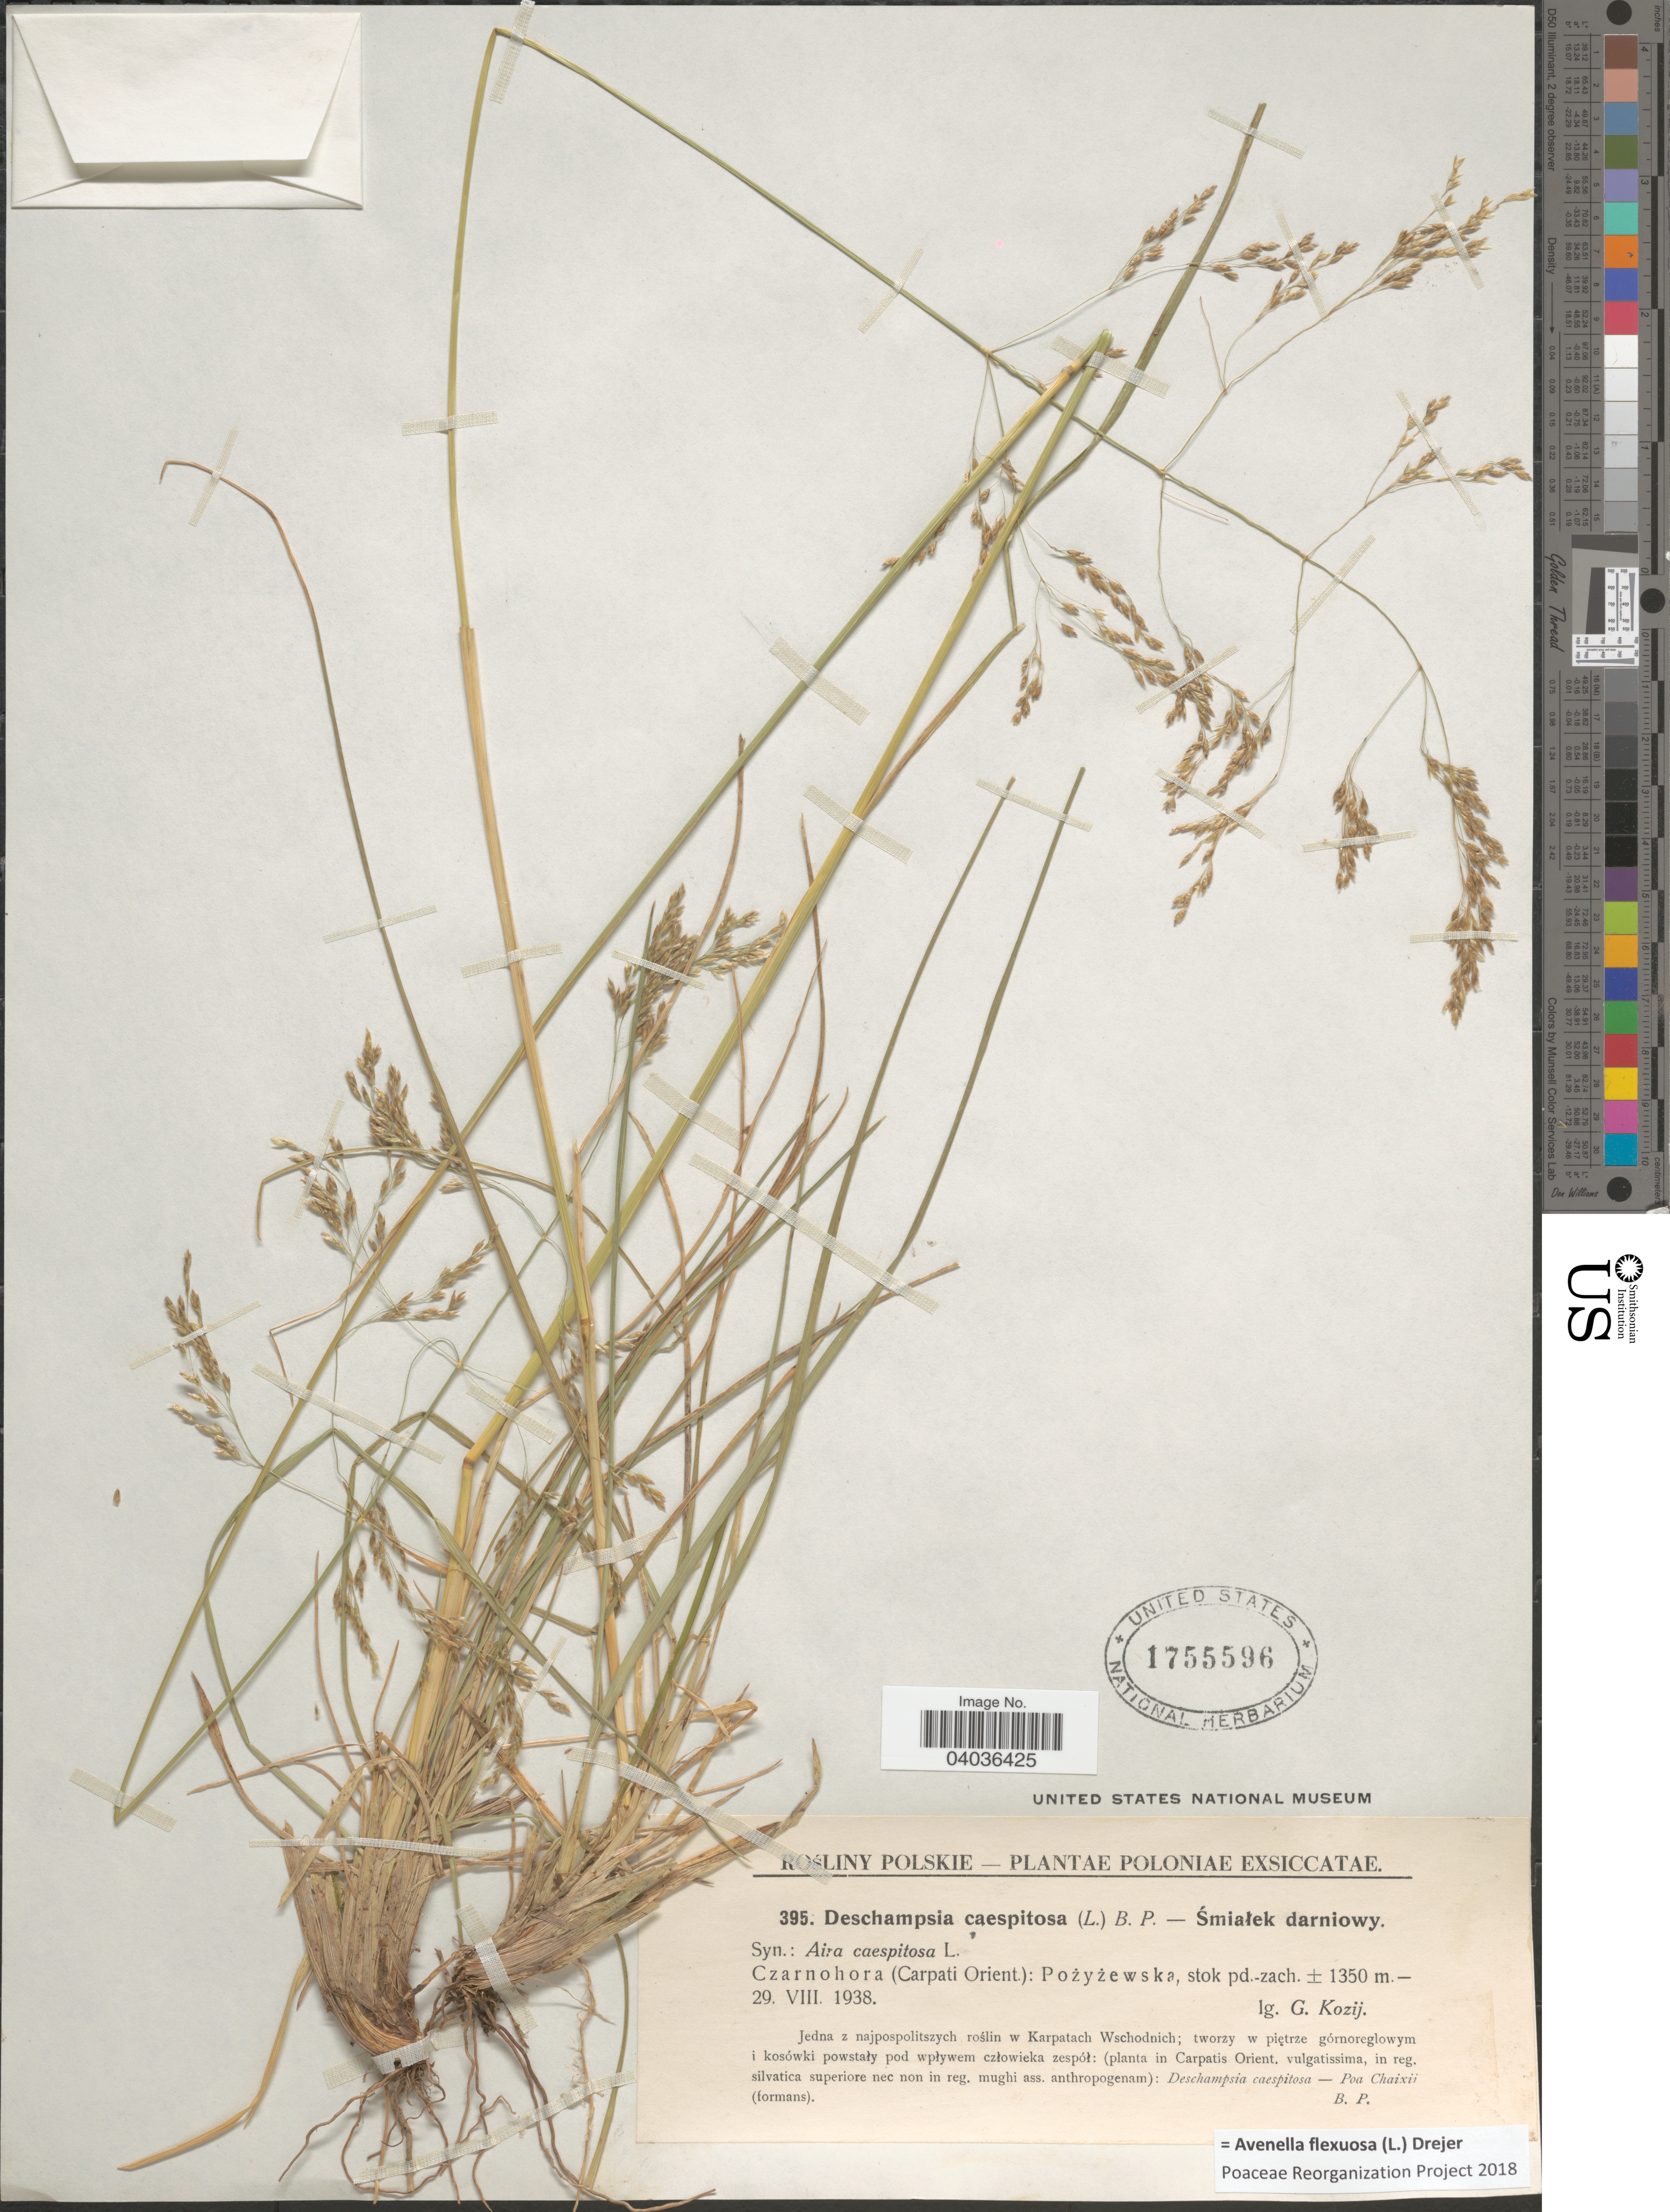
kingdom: Plantae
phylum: Tracheophyta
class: Liliopsida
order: Poales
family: Poaceae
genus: Avenella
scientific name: Avenella flexuosa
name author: (L.) Drejer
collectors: G. Kozij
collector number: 395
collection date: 1938-08-29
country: Ukraine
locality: Poloniae. Czarnohora (Carpati Orient.): Pożyżewska.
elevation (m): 1350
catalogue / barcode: US 1755596